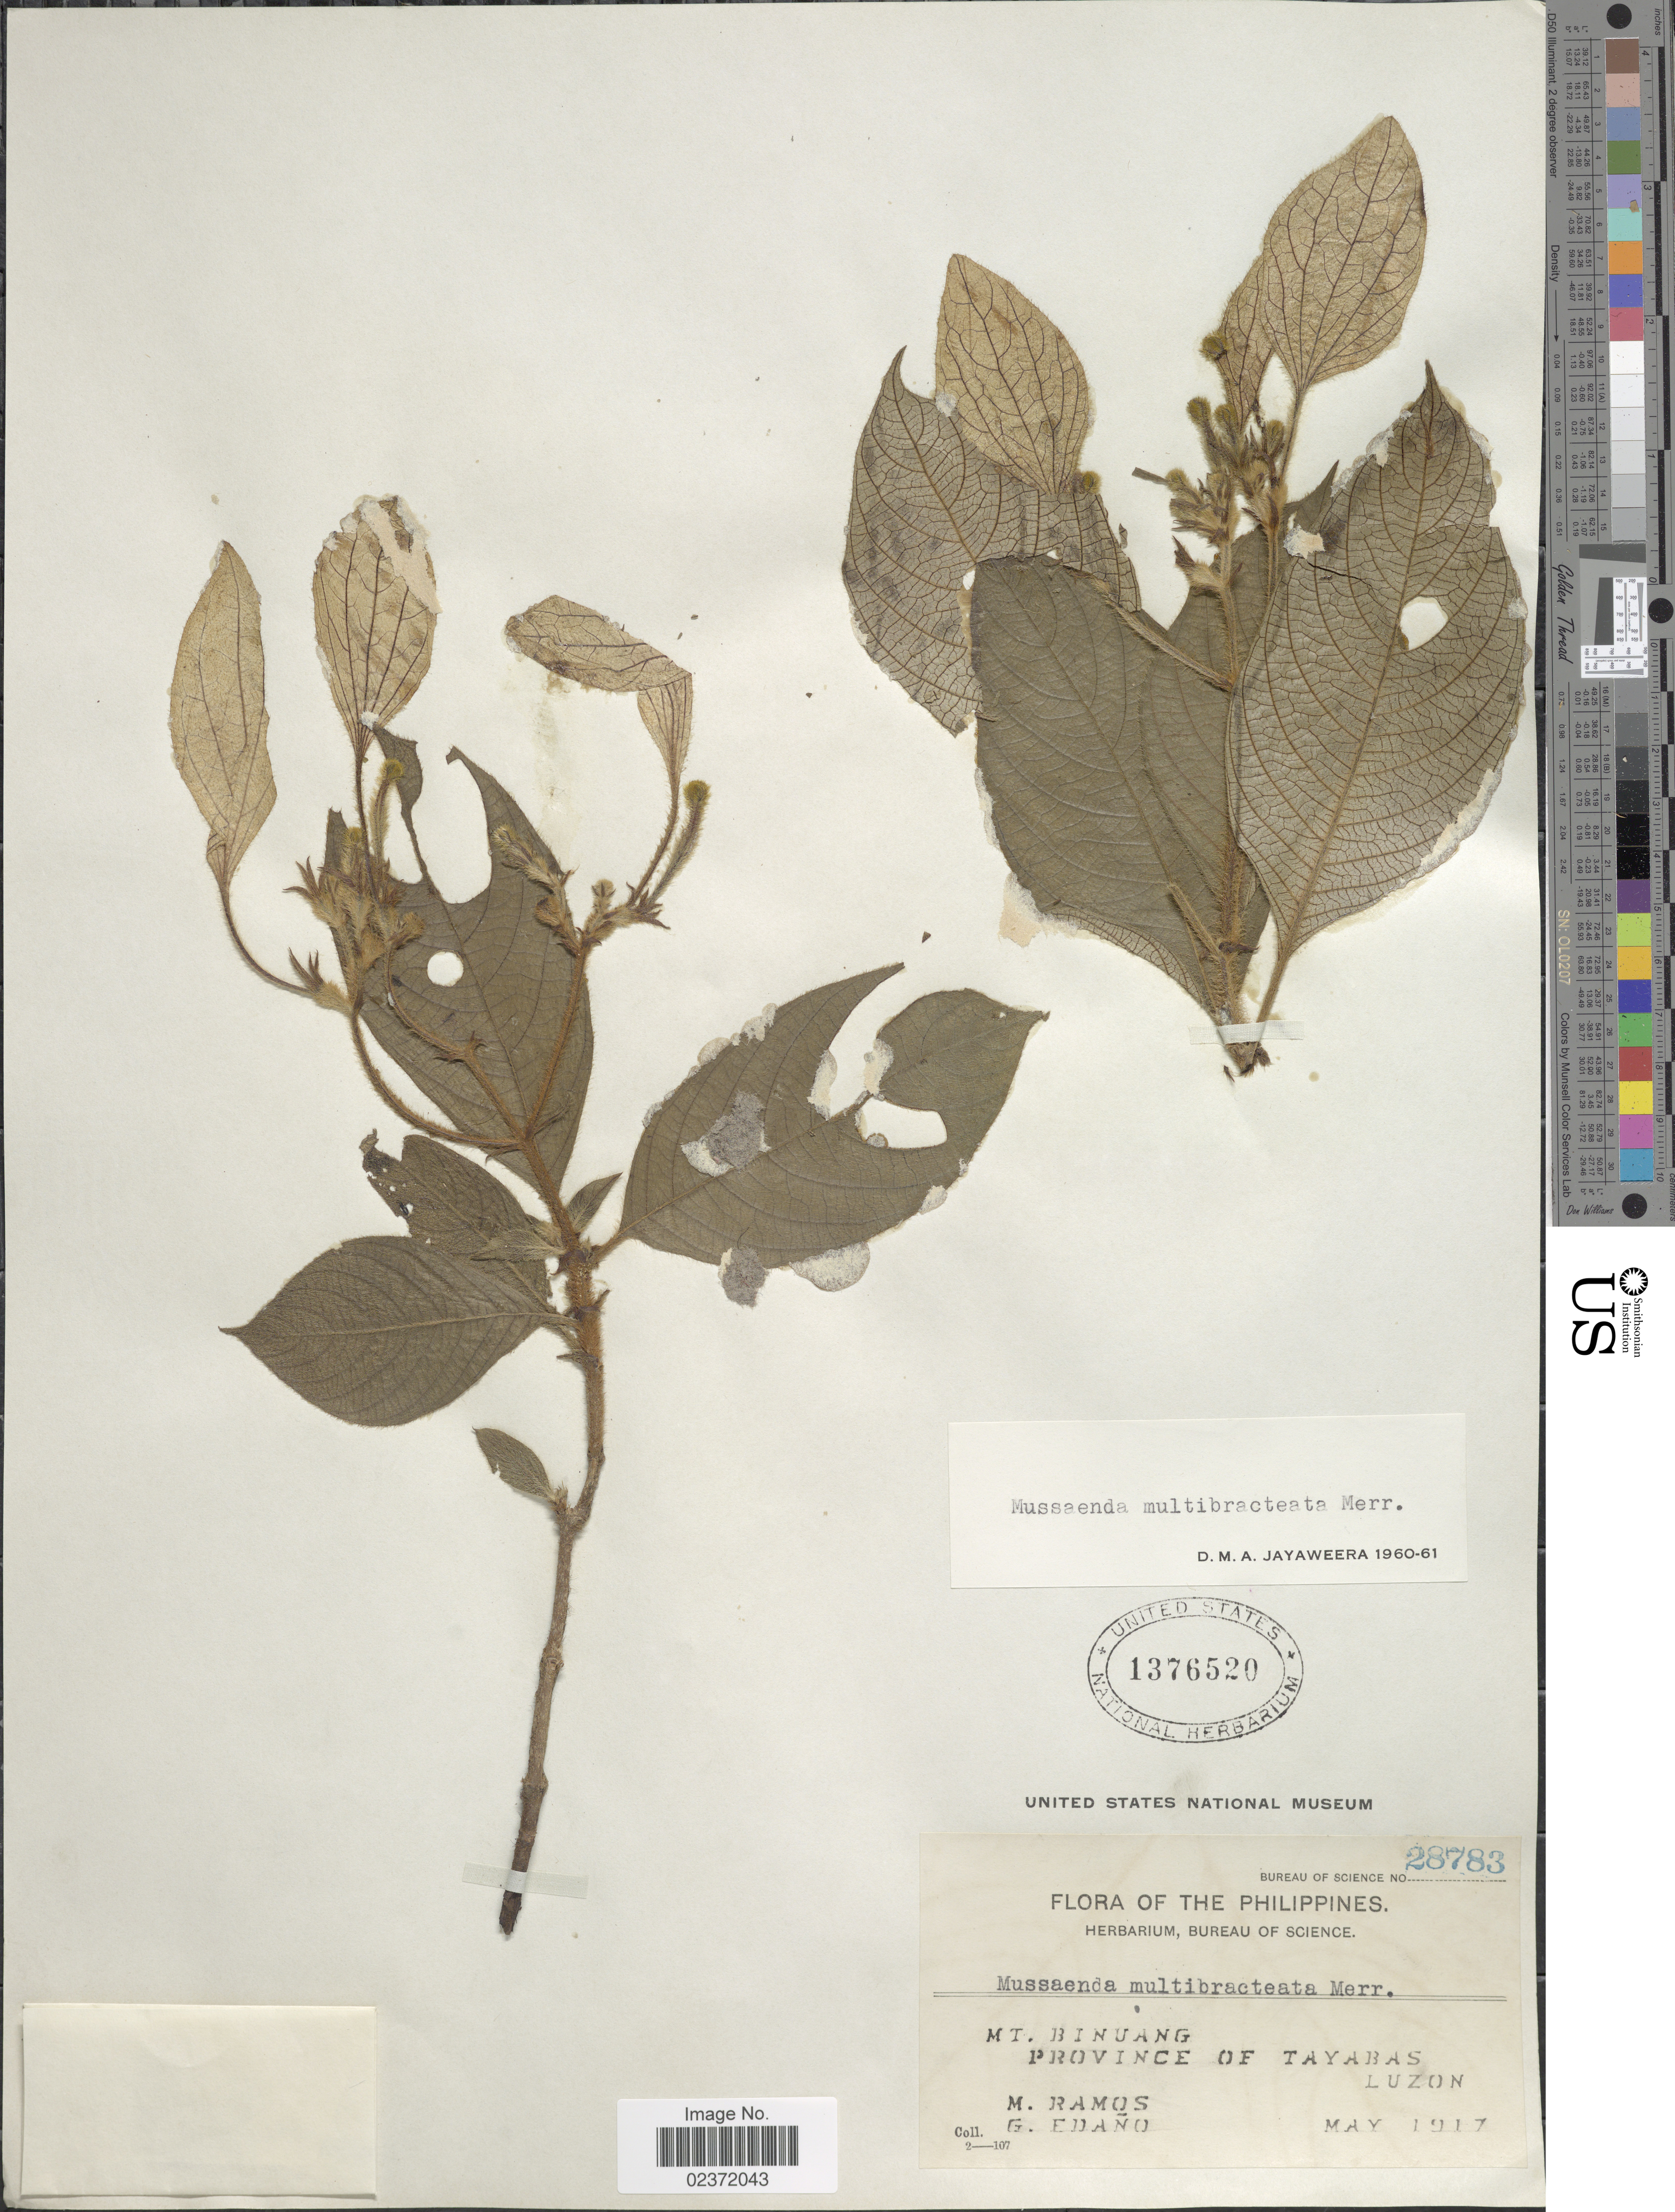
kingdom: Plantae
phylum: Tracheophyta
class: Magnoliopsida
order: Gentianales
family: Rubiaceae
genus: Mussaenda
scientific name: Mussaenda multibracteata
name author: Merr.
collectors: M. Ramos & G. Edaño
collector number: Bureau of Science 28783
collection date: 1917-05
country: Philippines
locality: Mt. Binuang, Province of Tayabas, Luzon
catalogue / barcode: US 1376520